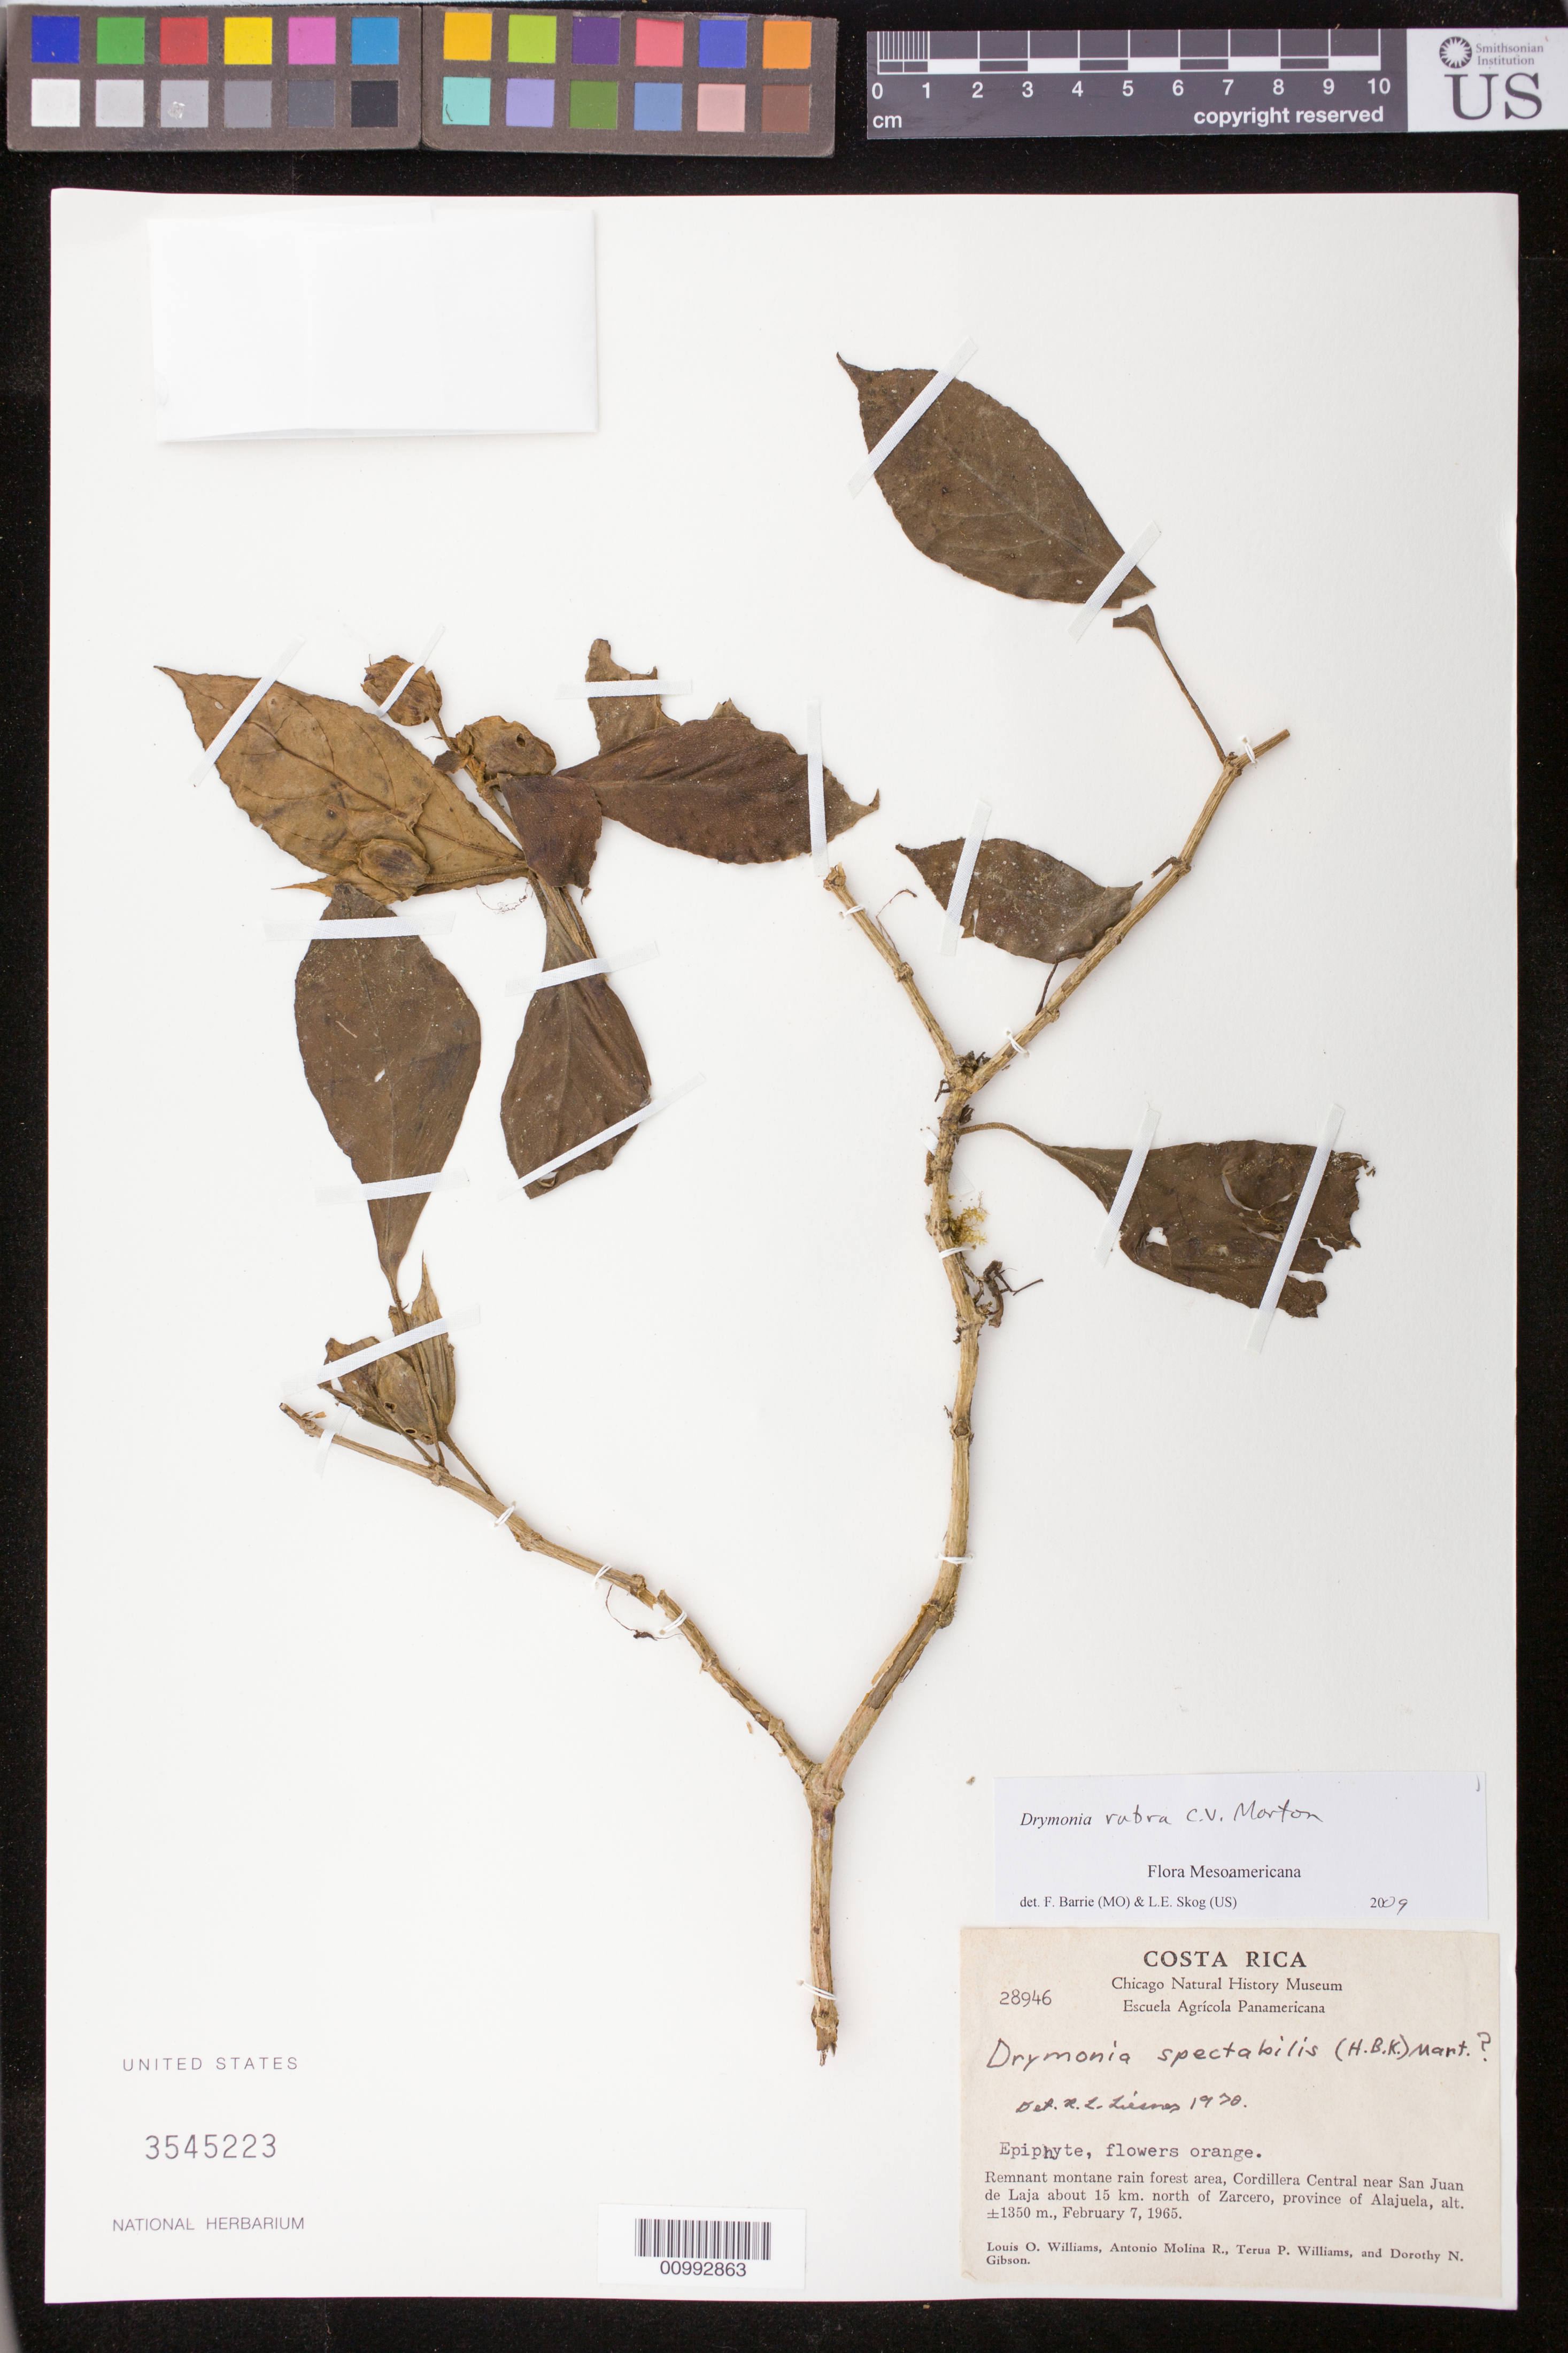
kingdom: Plantae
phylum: Tracheophyta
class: Magnoliopsida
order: Lamiales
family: Gesneriaceae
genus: Drymonia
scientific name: Drymonia rubra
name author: C.V. Morton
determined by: Barrie, F. R.; Skog, Laurence E.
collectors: L. O. Williams, A. Molina R., T. P. Williams & D. N. Gibson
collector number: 28946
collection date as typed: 07 Feb 1965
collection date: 1965-02-07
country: Costa Rica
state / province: Alajuela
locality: Cordillera Central near San Juan de Laja about 15 km N of Zarcero, province of Alajuela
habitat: Remnant montane rain forest area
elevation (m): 1350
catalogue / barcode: US 3545223